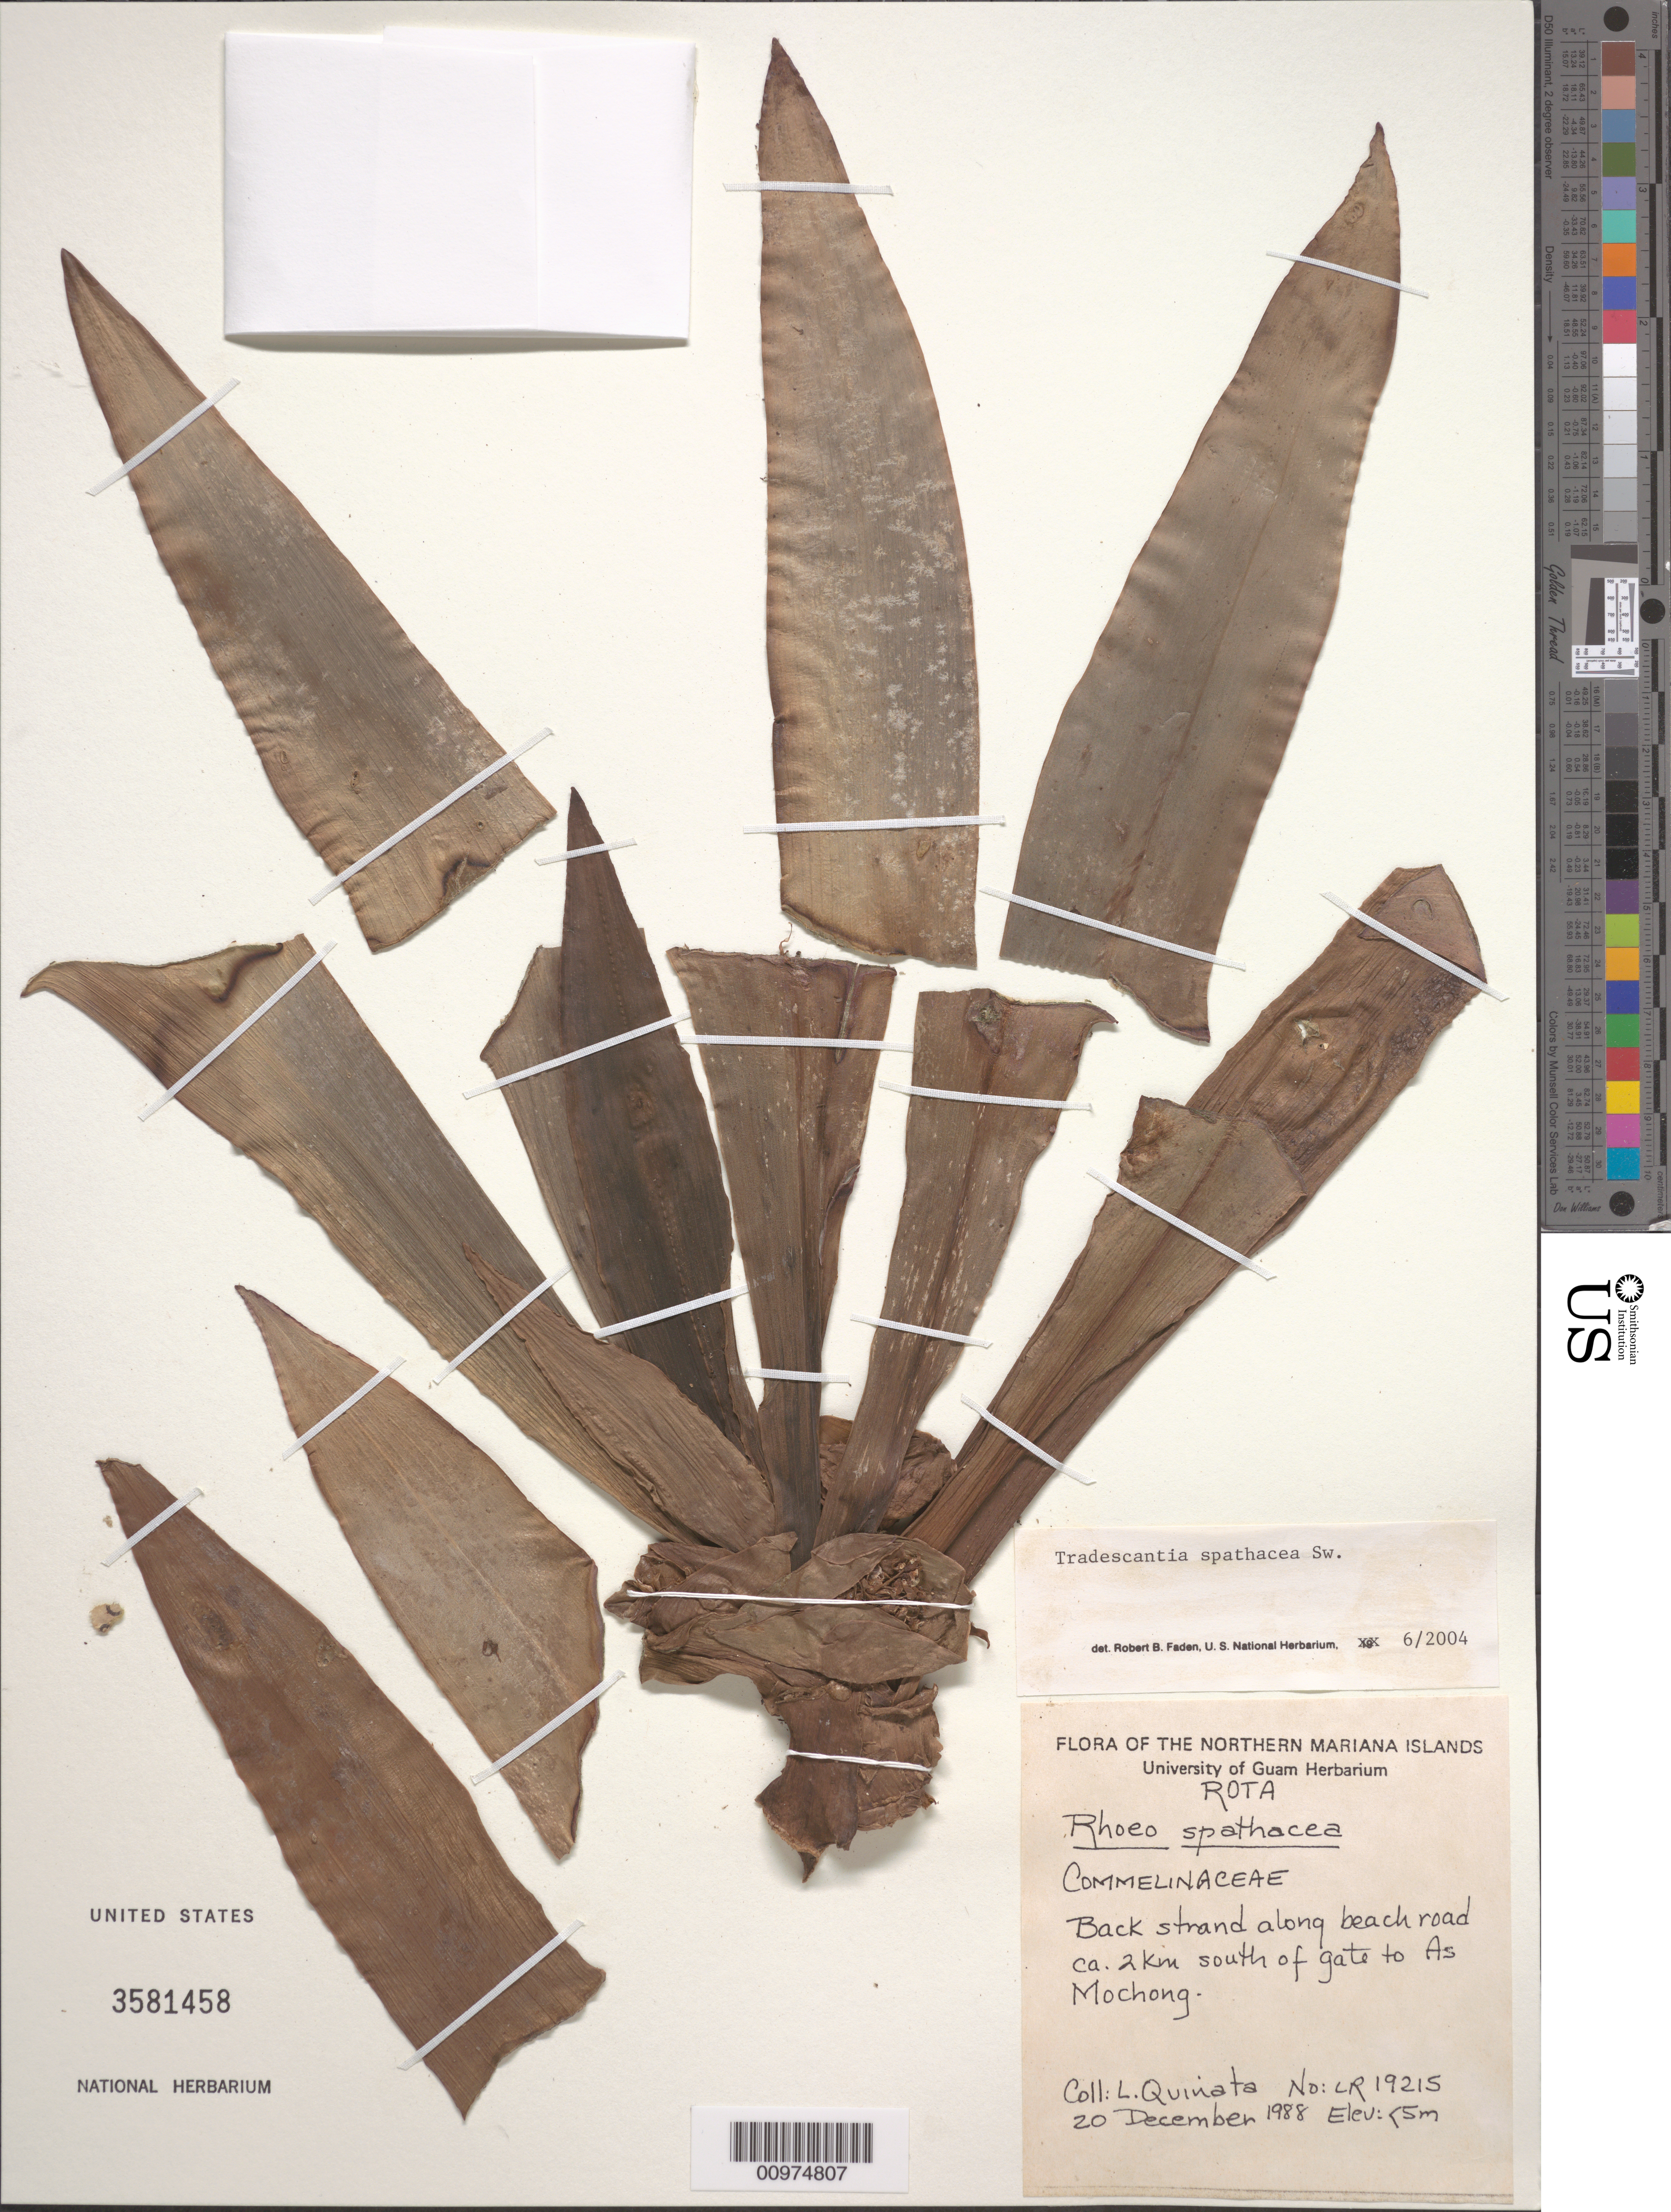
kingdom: Plantae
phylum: Tracheophyta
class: Liliopsida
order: Commelinales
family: Commelinaceae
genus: Tradescantia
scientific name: Tradescantia spathacea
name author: Sw.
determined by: Faden, Robert B., (US), Smithsonian Institution - National Museum of Natural History (UNITED STATES)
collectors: L. Quinata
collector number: LR 19215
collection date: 1988-12-20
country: Northern Mariana Islands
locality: ca. 2 km south of gate to As Mochong.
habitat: Back strand along beach road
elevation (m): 5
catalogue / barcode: US 3581458